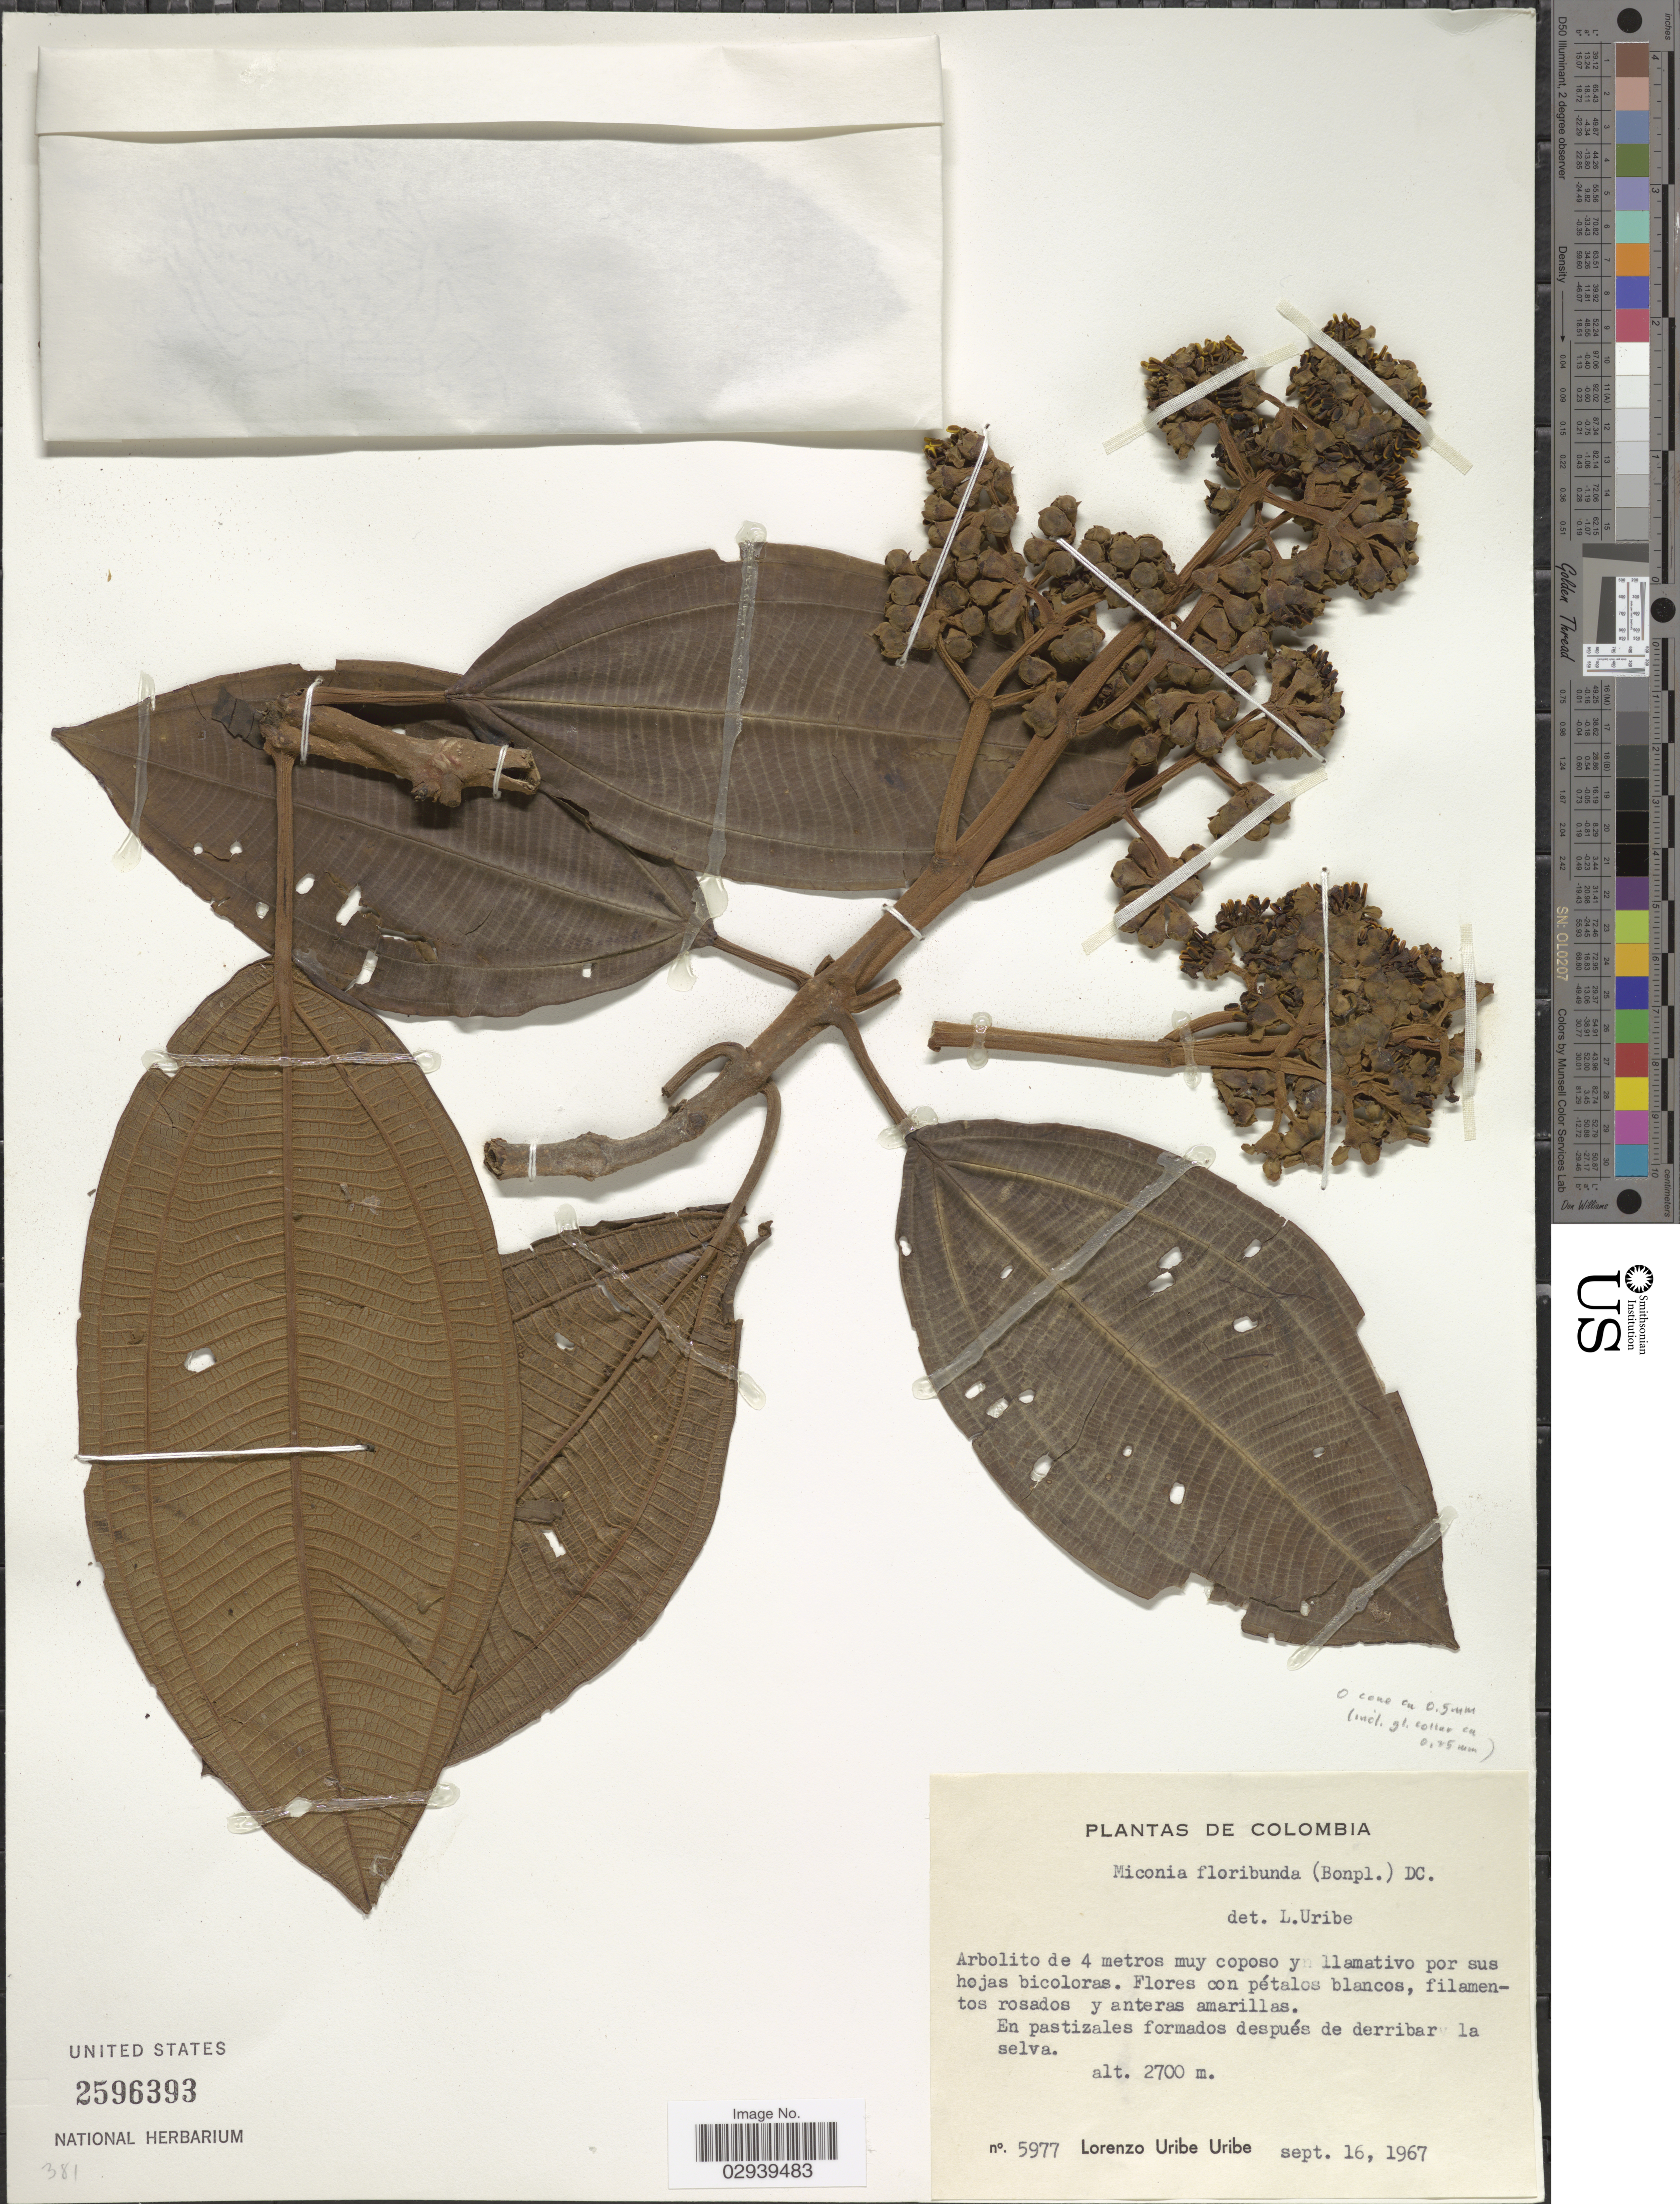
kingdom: Plantae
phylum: Tracheophyta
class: Magnoliopsida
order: Myrtales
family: Melastomataceae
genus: Miconia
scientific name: Miconia floribunda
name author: (Bonpl.) DC.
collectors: L. Uribe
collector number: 5977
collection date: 1967-09-16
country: Colombia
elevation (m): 2700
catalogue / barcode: US 2596393